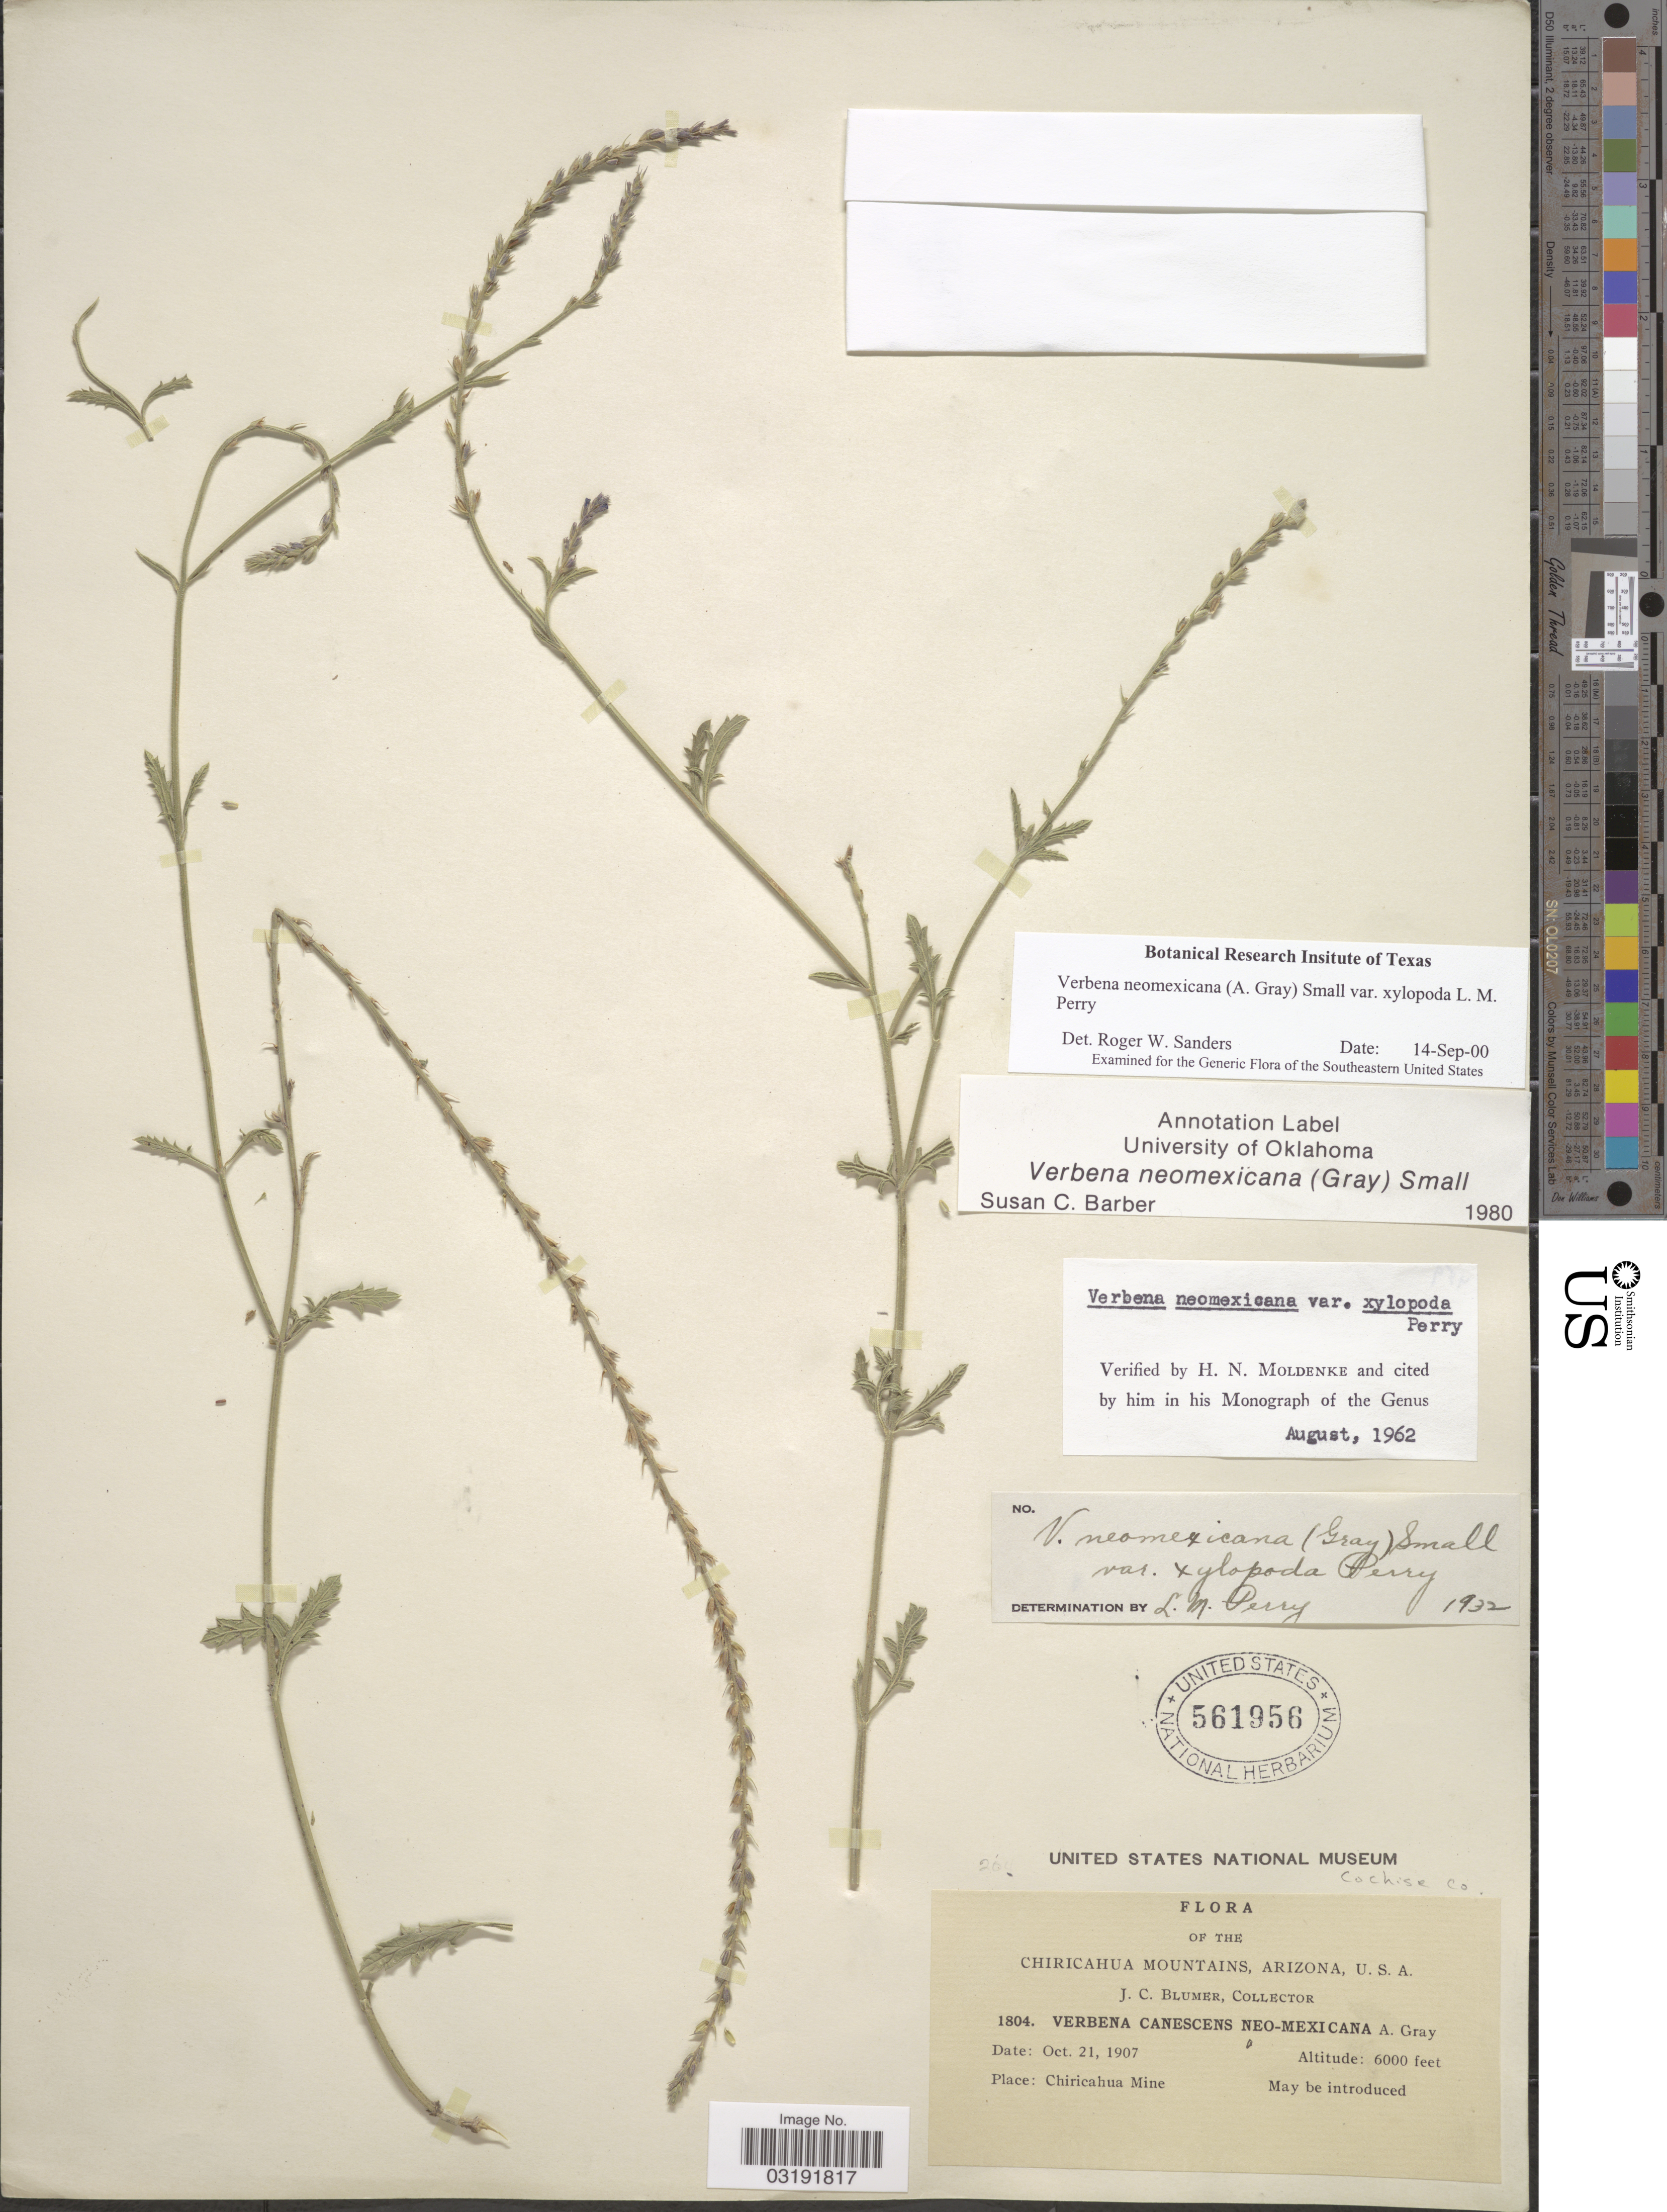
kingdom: Plantae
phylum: Tracheophyta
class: Magnoliopsida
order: Lamiales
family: Verbenaceae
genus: Verbena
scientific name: Verbena neomexicana var. xylopoda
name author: L.M. Perry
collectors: J. C. Blumer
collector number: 1804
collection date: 1907-10-21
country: United States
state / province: Arizona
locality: Cochise Co. Chiricahua Mountains. Chiricahua Mine.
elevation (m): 1829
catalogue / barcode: US 561956